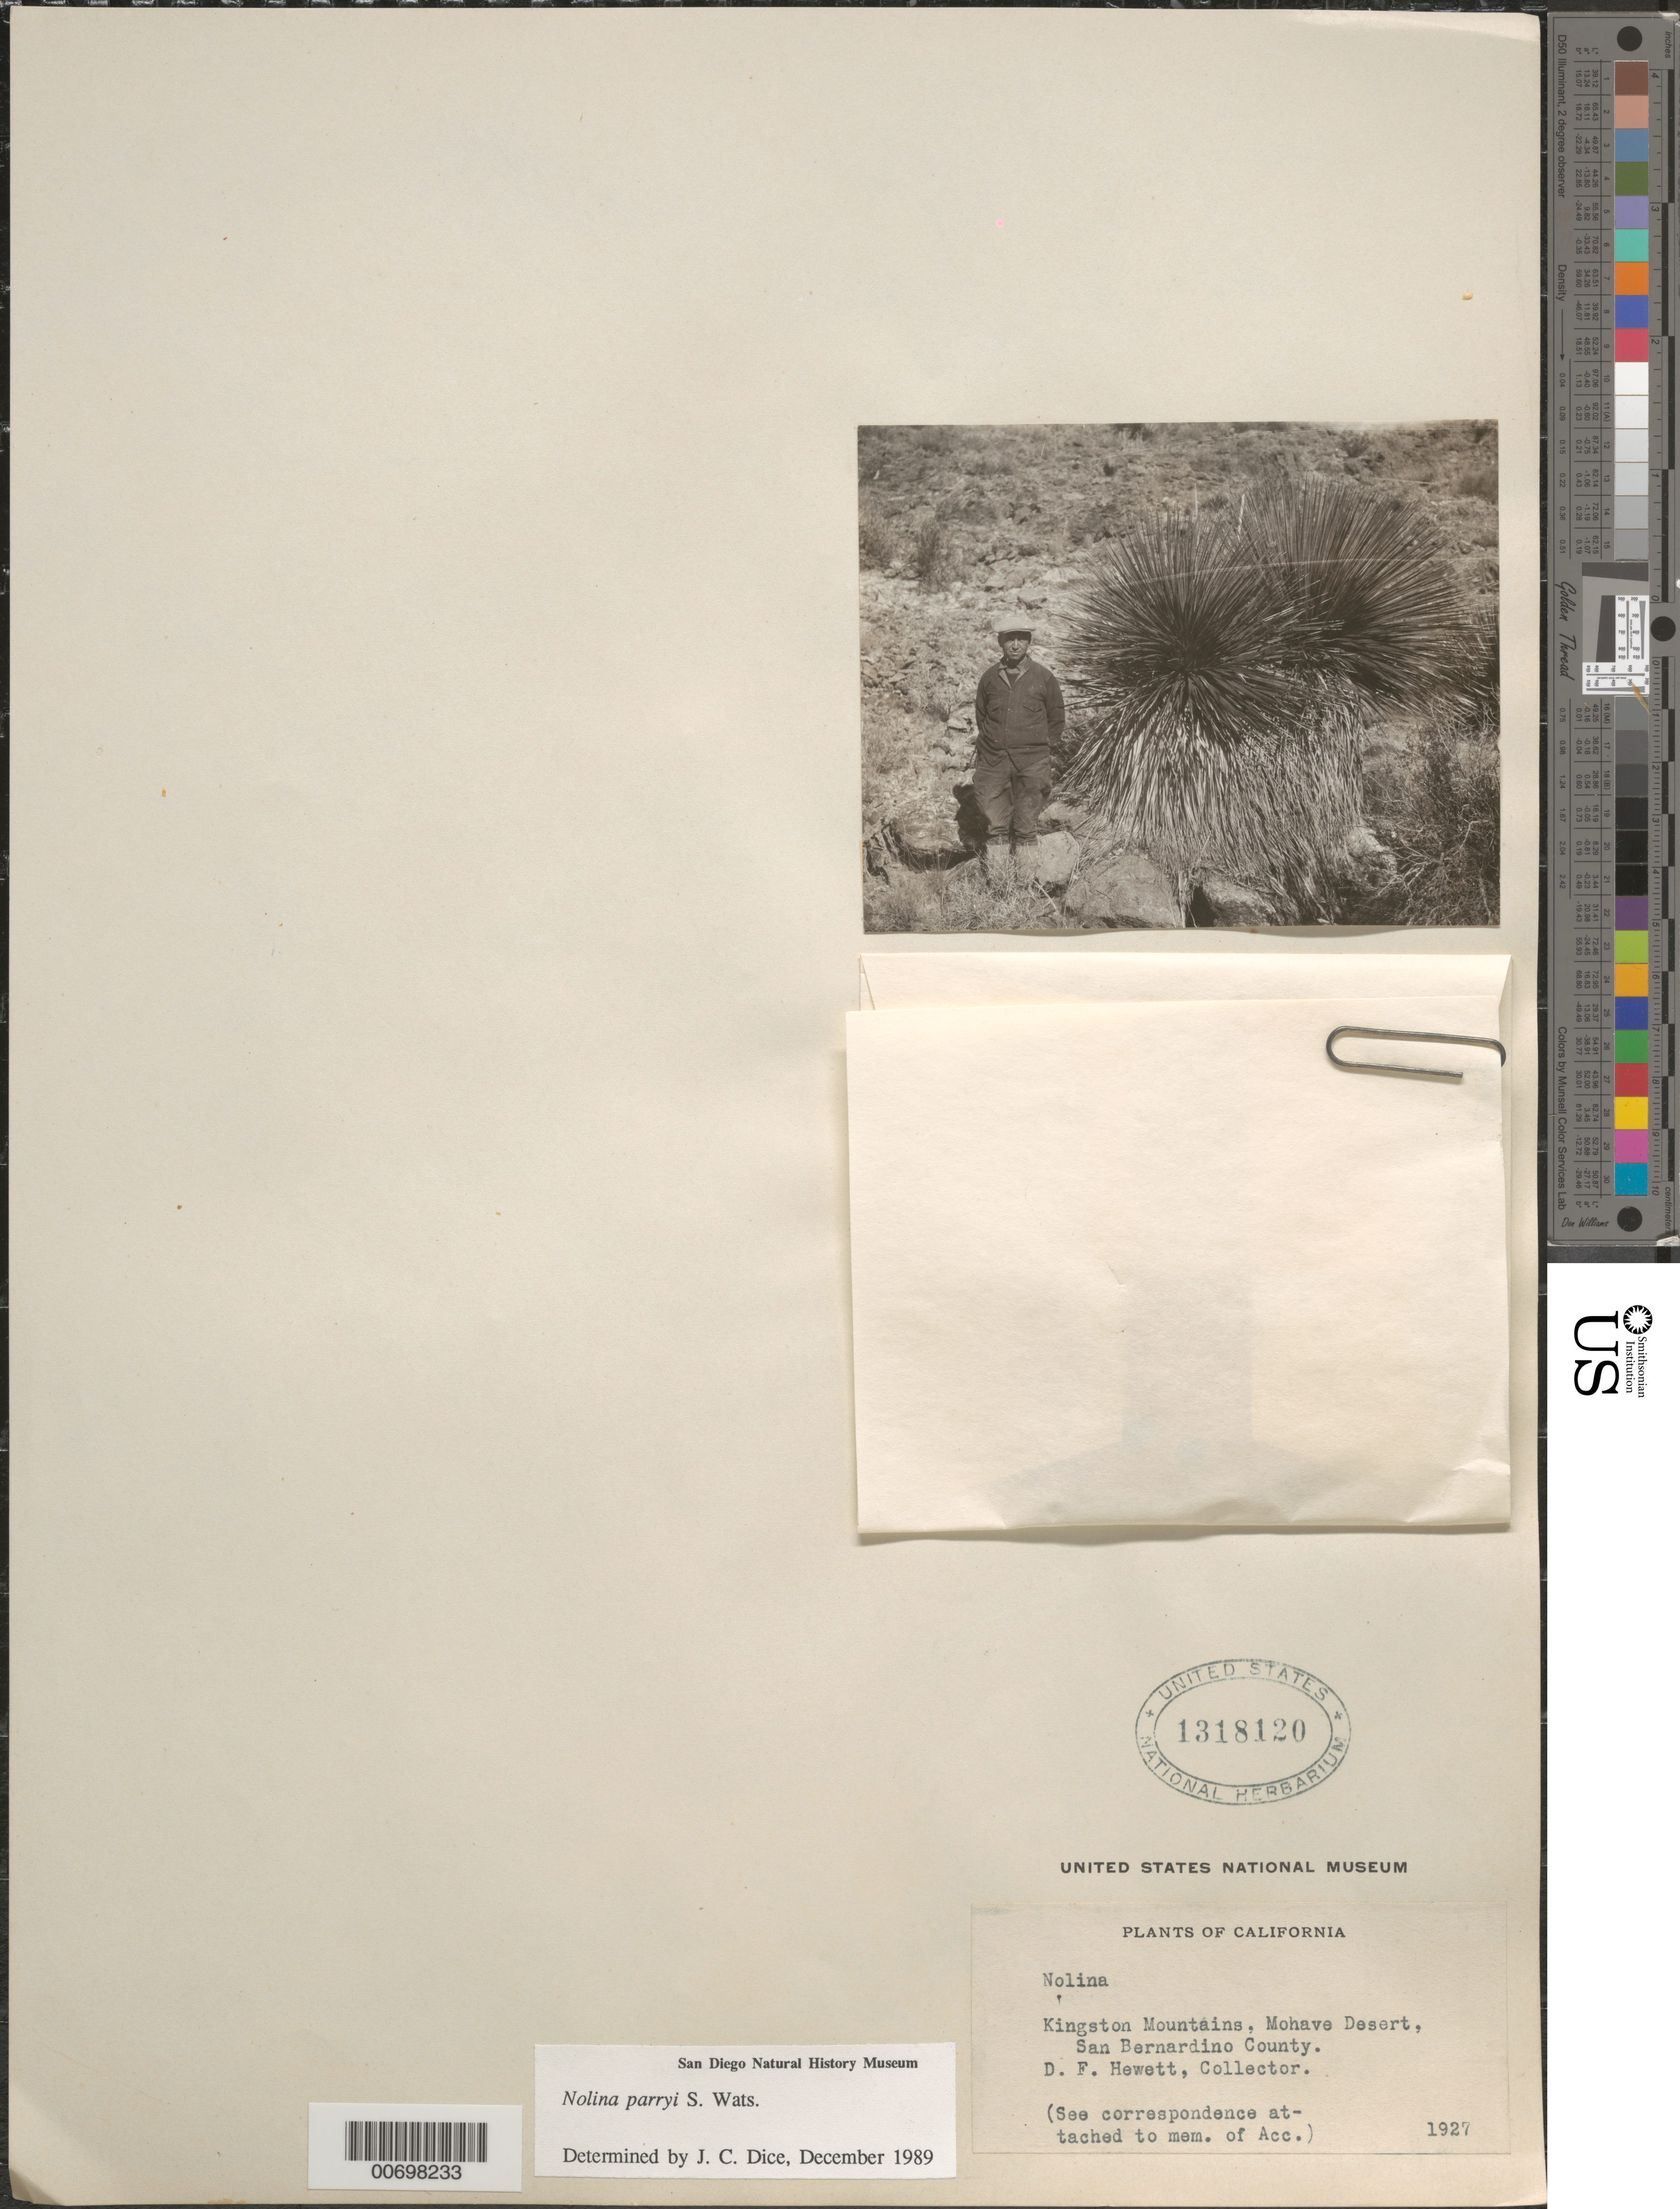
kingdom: Plantae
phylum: Tracheophyta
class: Liliopsida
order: Asparagales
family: Asparagaceae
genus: Nolina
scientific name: Nolina parryi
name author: S. Watson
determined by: Dice, J. C., (SD), San Diego Natrural History Museum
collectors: D. Hewett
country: United States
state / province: California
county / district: San Bernardino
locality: Kingston Mts., Mohave Desert.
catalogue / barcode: US 1318120